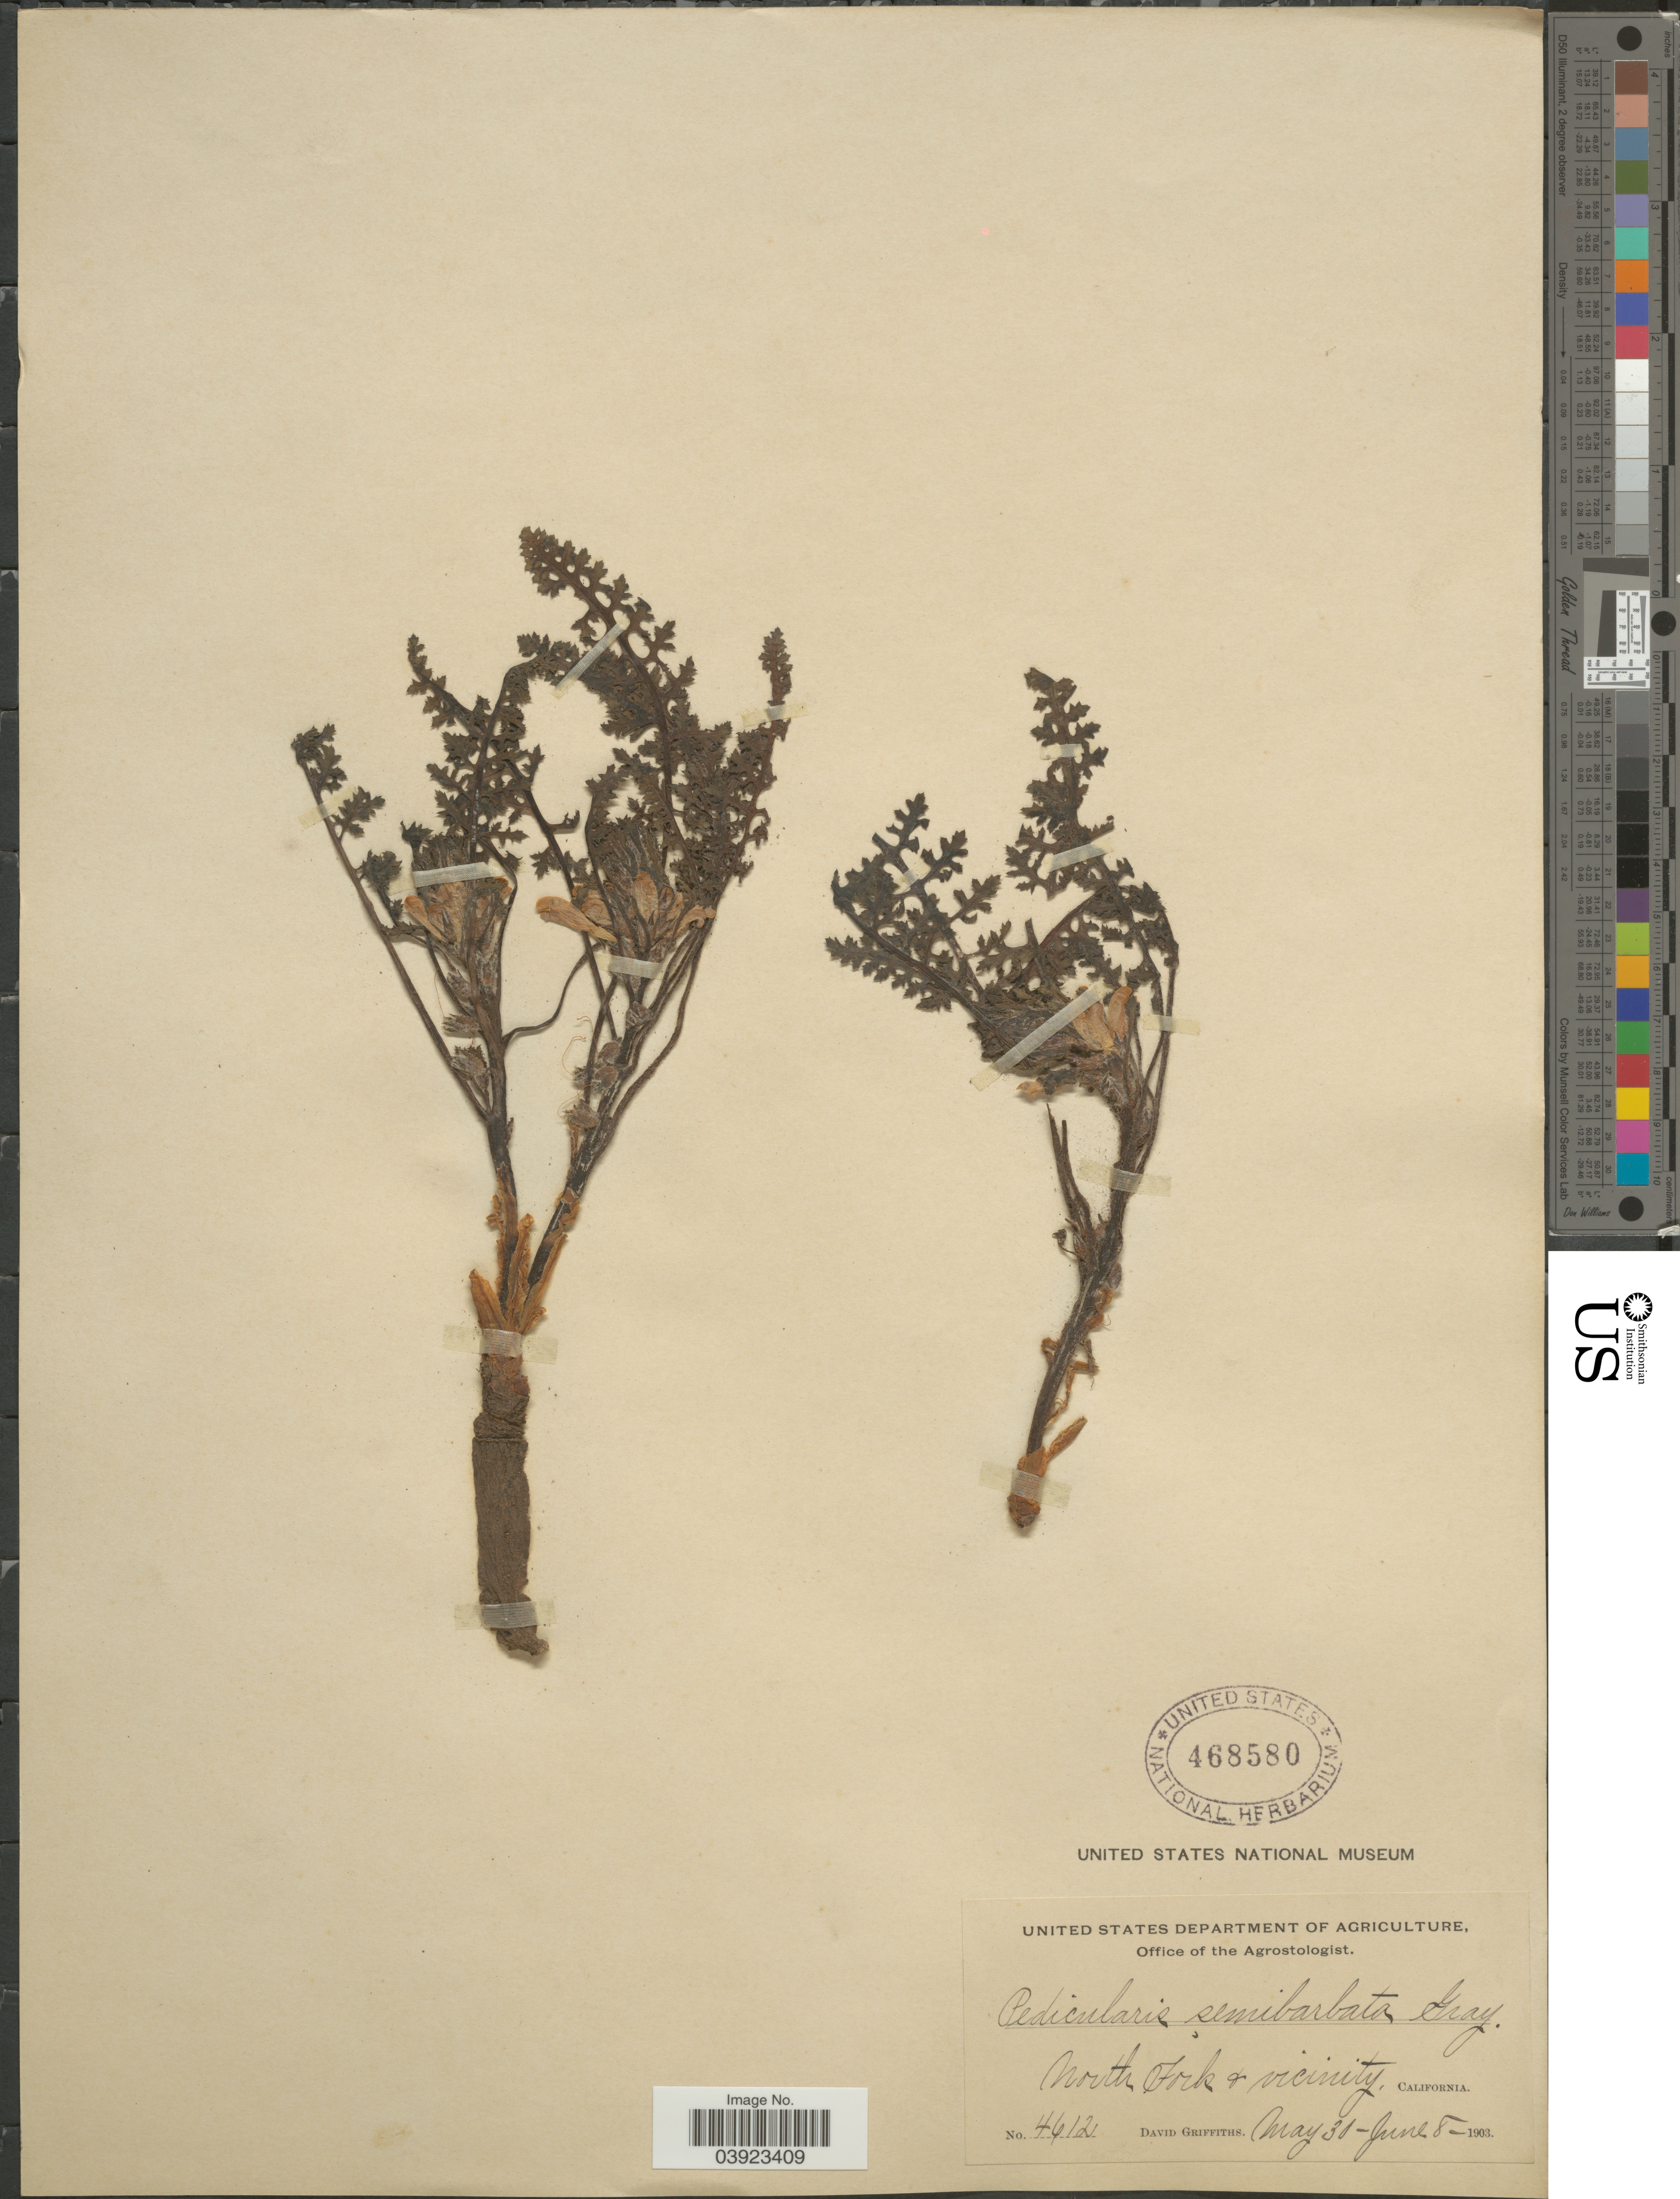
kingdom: Plantae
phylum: Tracheophyta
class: Magnoliopsida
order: Lamiales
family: Orobanchaceae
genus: Pedicularis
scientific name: Pedicularis semibarbata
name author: A. Gray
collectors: D. Griffiths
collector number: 4612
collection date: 1903-05-30/1903-06-08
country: United States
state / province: California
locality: North Fork & Vicinity.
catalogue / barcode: US 468580